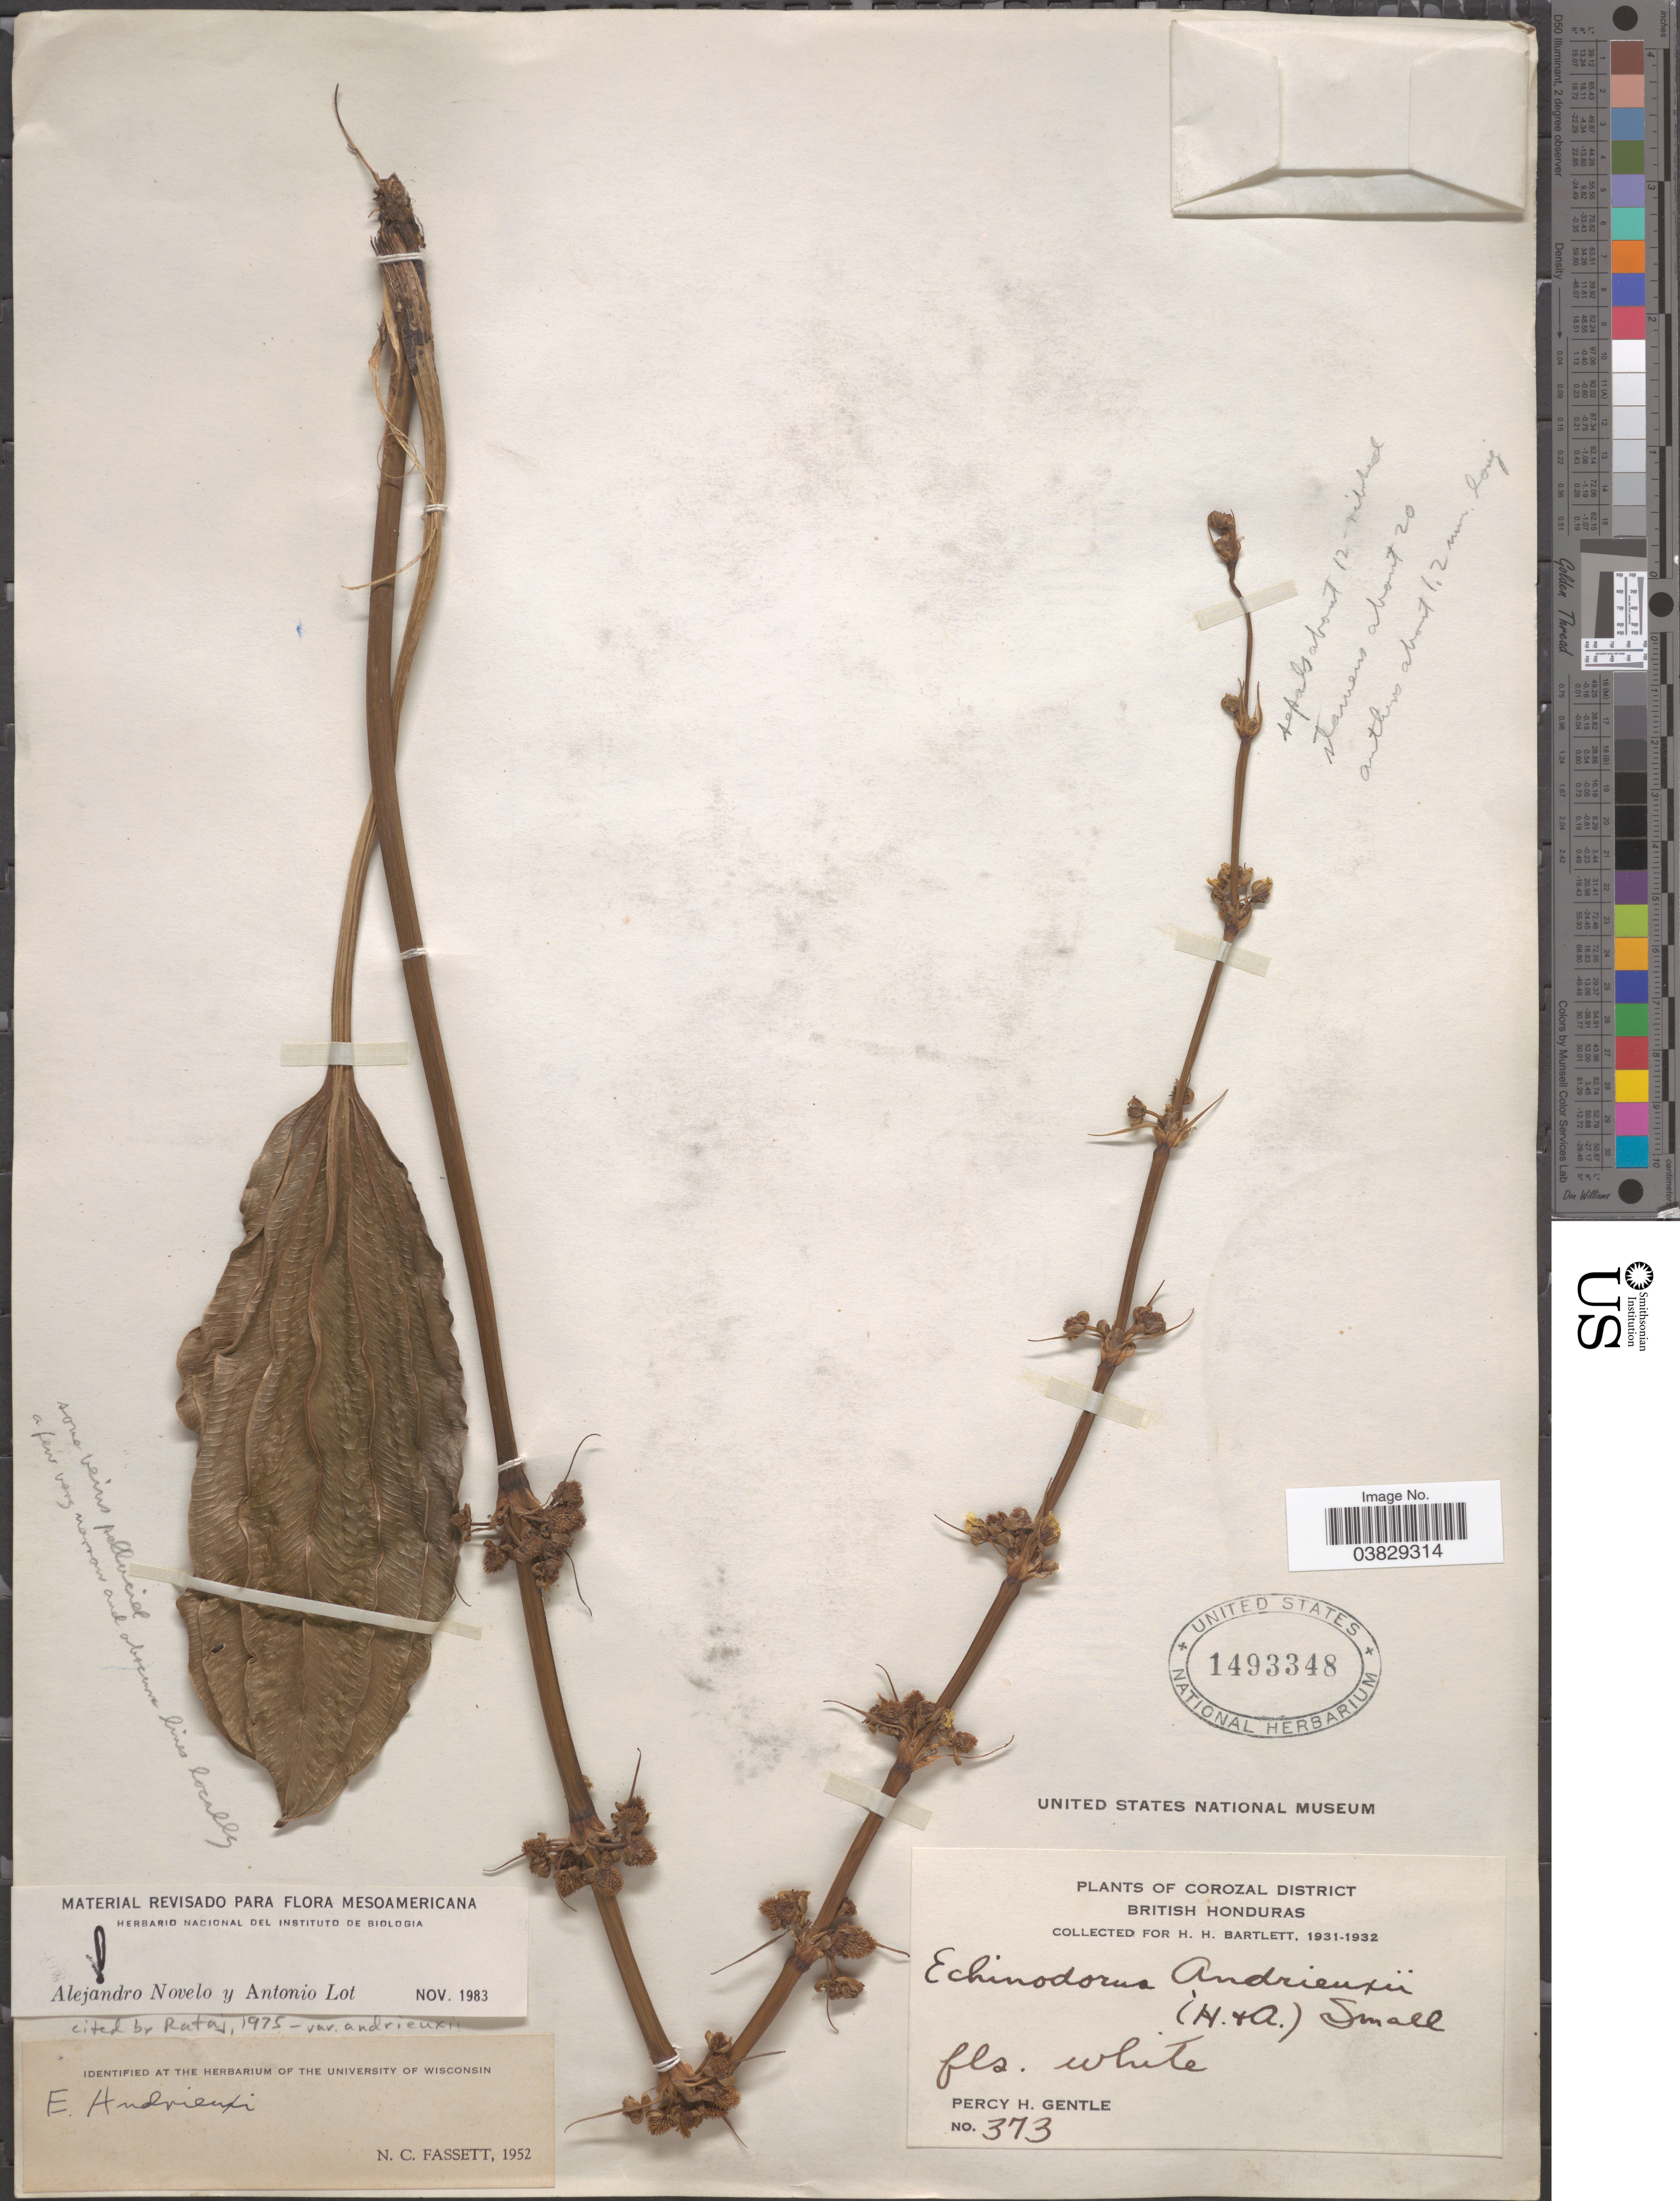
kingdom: Plantae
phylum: Tracheophyta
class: Liliopsida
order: Alismatales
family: Alismataceae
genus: Echinodorus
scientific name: Echinodorus andrieuxii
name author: (Hook. & Arn.) Small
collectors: P. H. Gentle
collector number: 373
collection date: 1931/1932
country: Belize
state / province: Corozal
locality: Corozal District. British Honduras.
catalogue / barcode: US 1493348